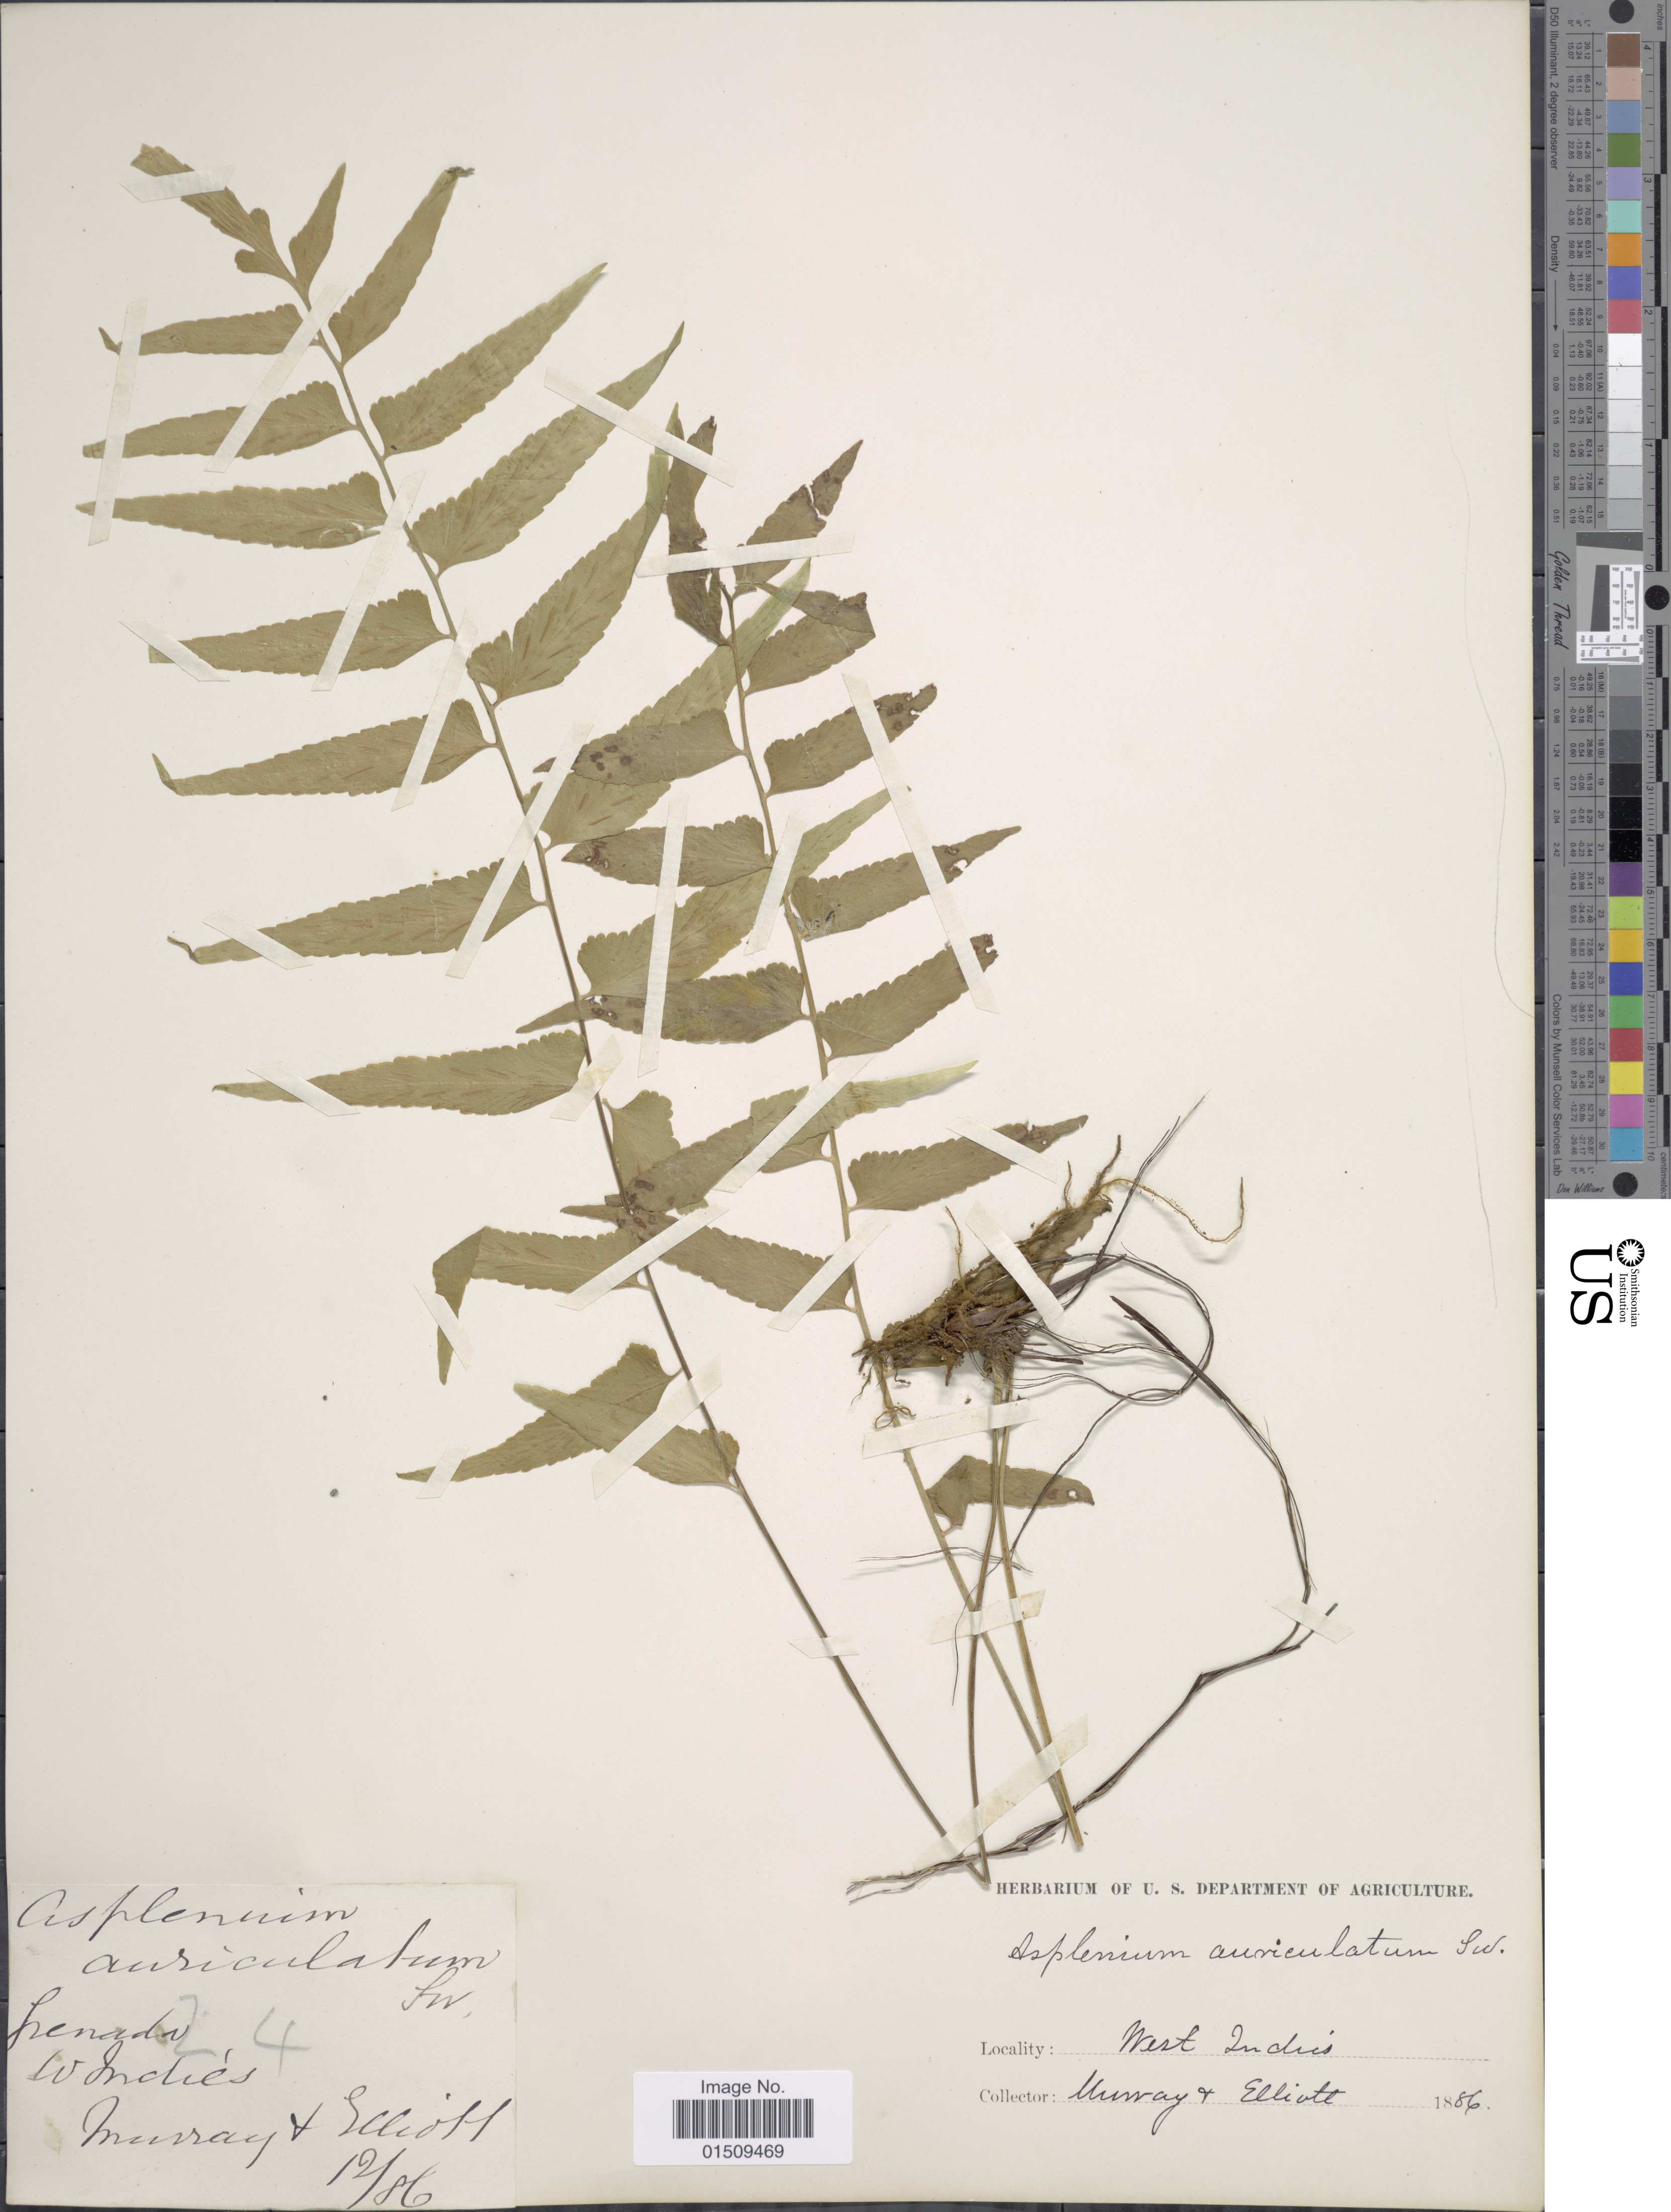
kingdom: Plantae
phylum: Tracheophyta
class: Polypodiopsida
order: Polypodiales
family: Aspleniaceae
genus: Asplenium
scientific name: Asplenium salicifolium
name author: L.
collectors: Murray, -- & Elliott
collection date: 1886-12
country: Grenada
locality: Grenada, West Indies